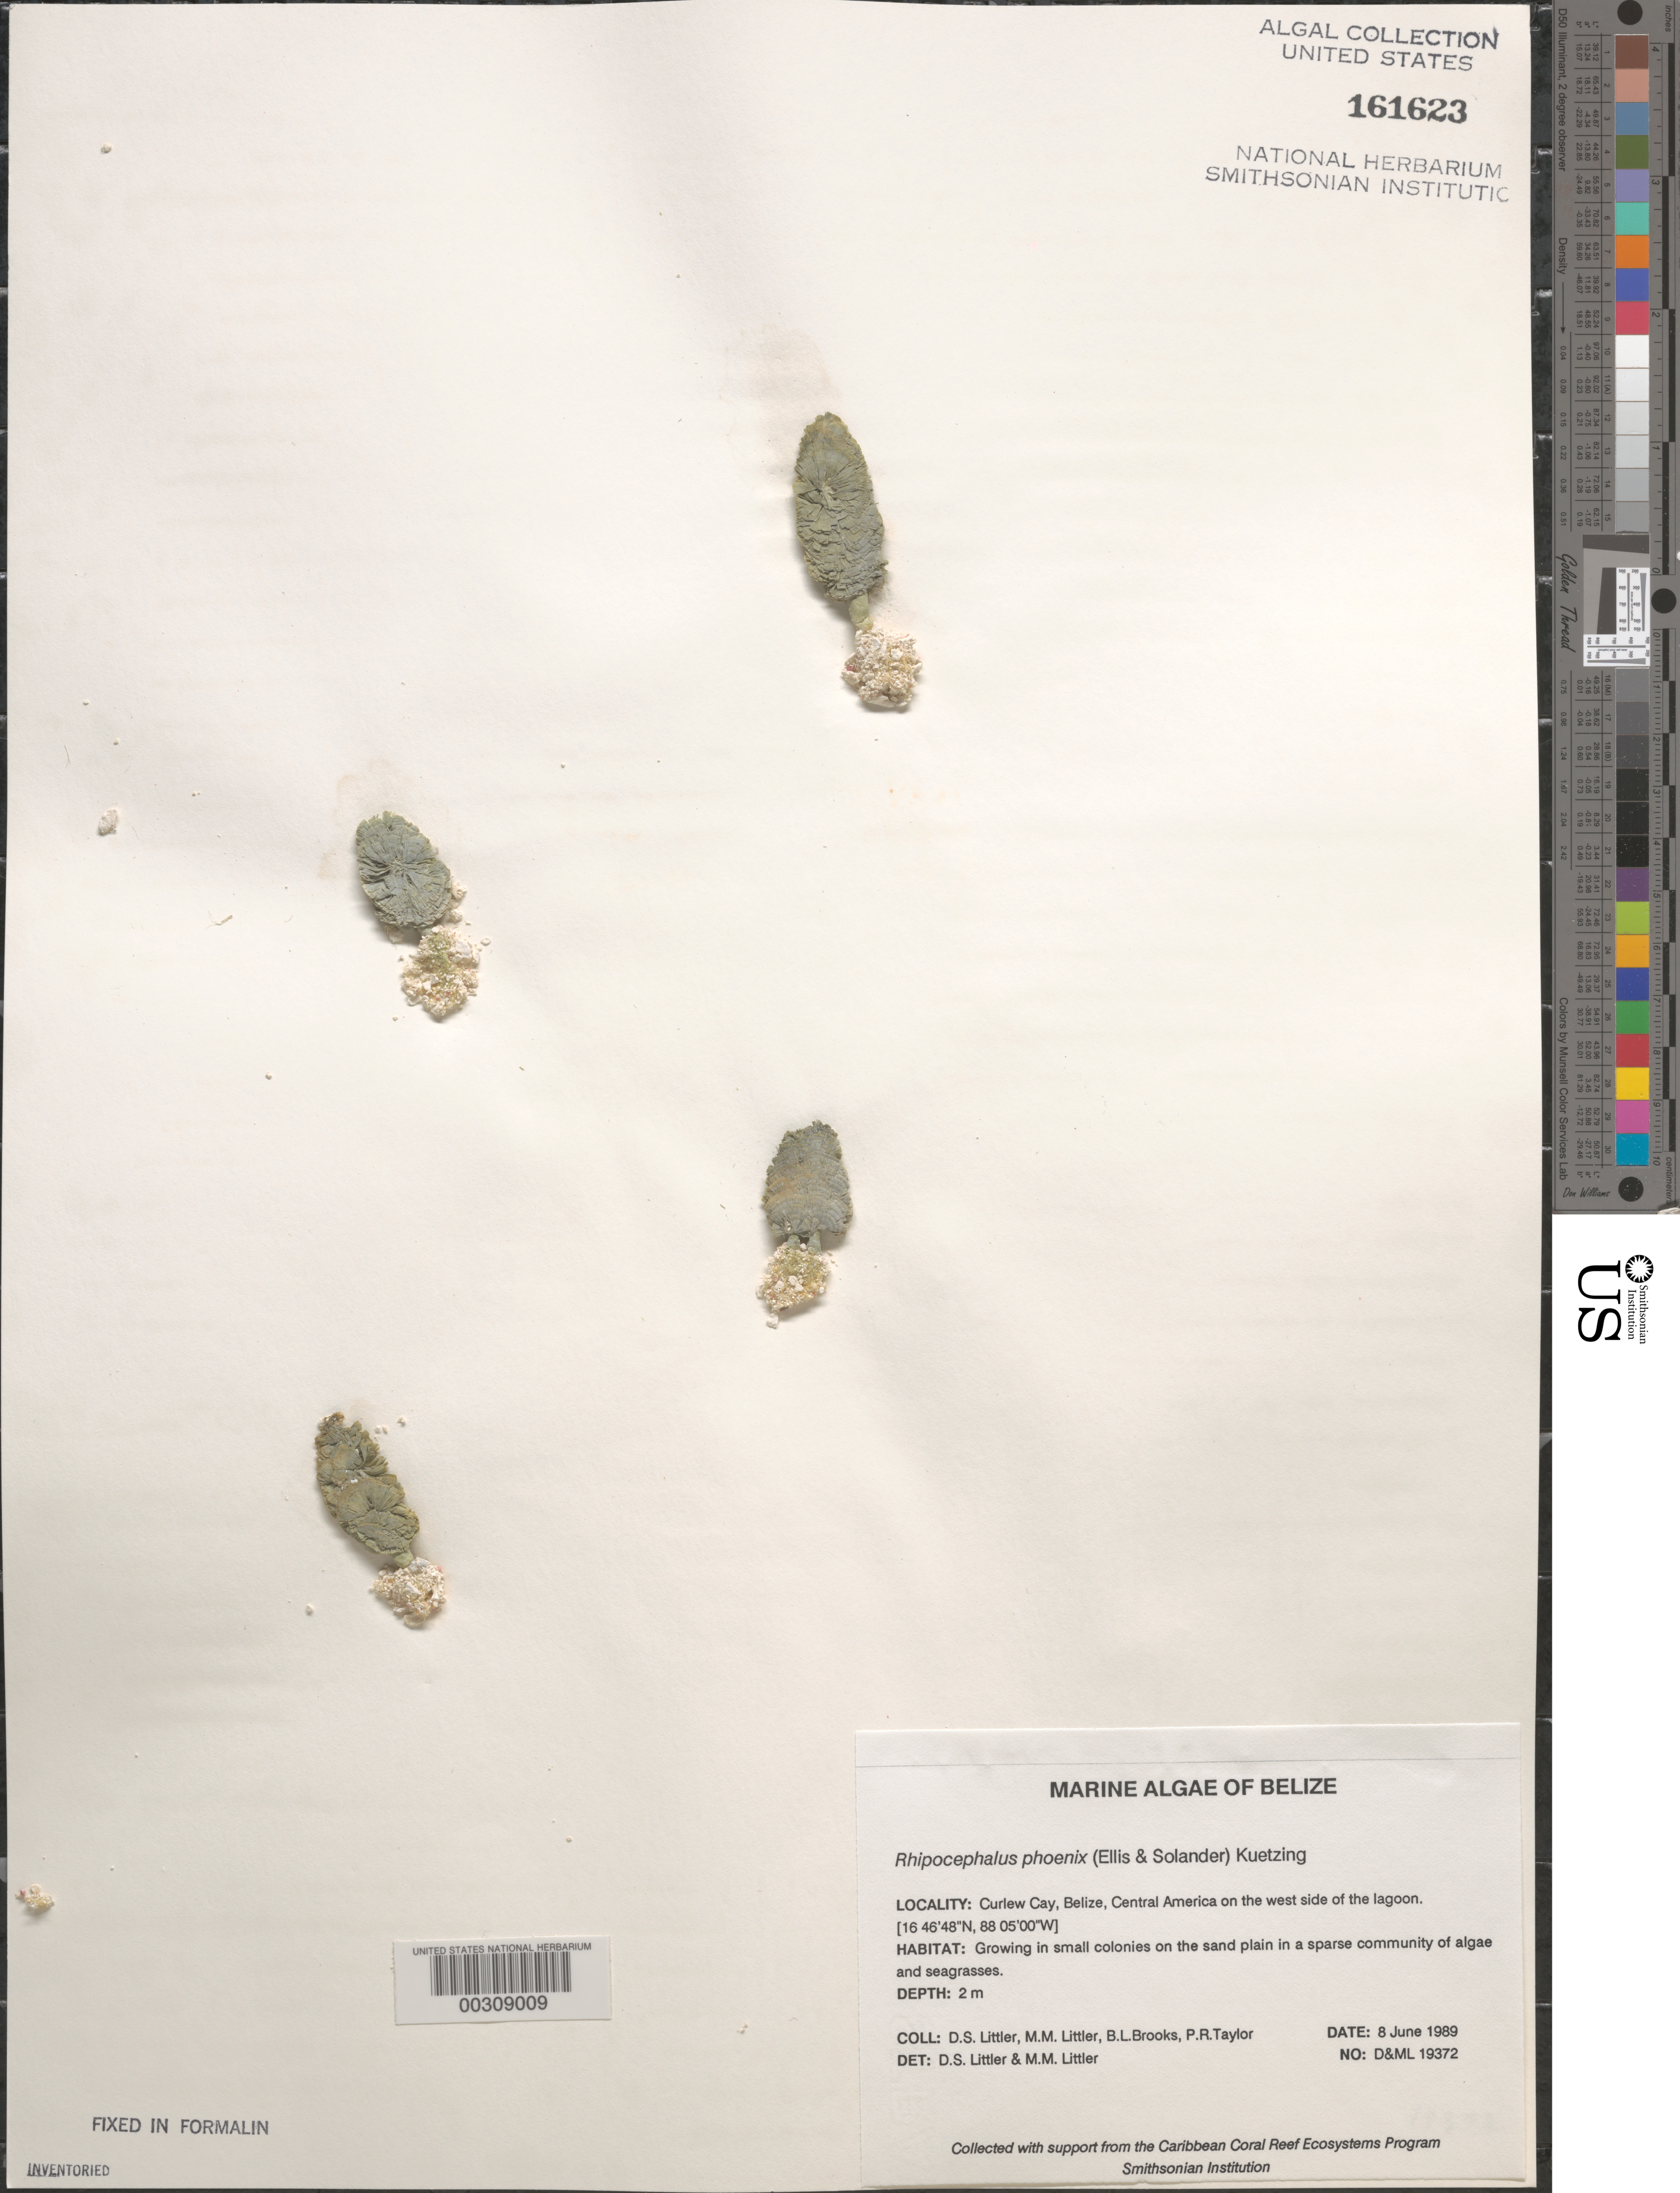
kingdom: Plantae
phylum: Chlorophyta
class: Ulvophyceae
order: Bryopsidales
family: Udoteaceae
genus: Rhipocephalus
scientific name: Rhipocephalus phoenix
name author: (J. Ellis & Sol.) Kütz.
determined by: Littler, D. S.; Littler, M. M.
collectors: D. S. Littler, M. M. Littler, B. Brooks & P. R. Taylor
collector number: D&ML 19372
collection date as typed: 08 Jun 1989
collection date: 1989-06-08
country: Belize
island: Curlew Cay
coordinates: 16 46' 48" N, 88 05' 00" W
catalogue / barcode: US 161623